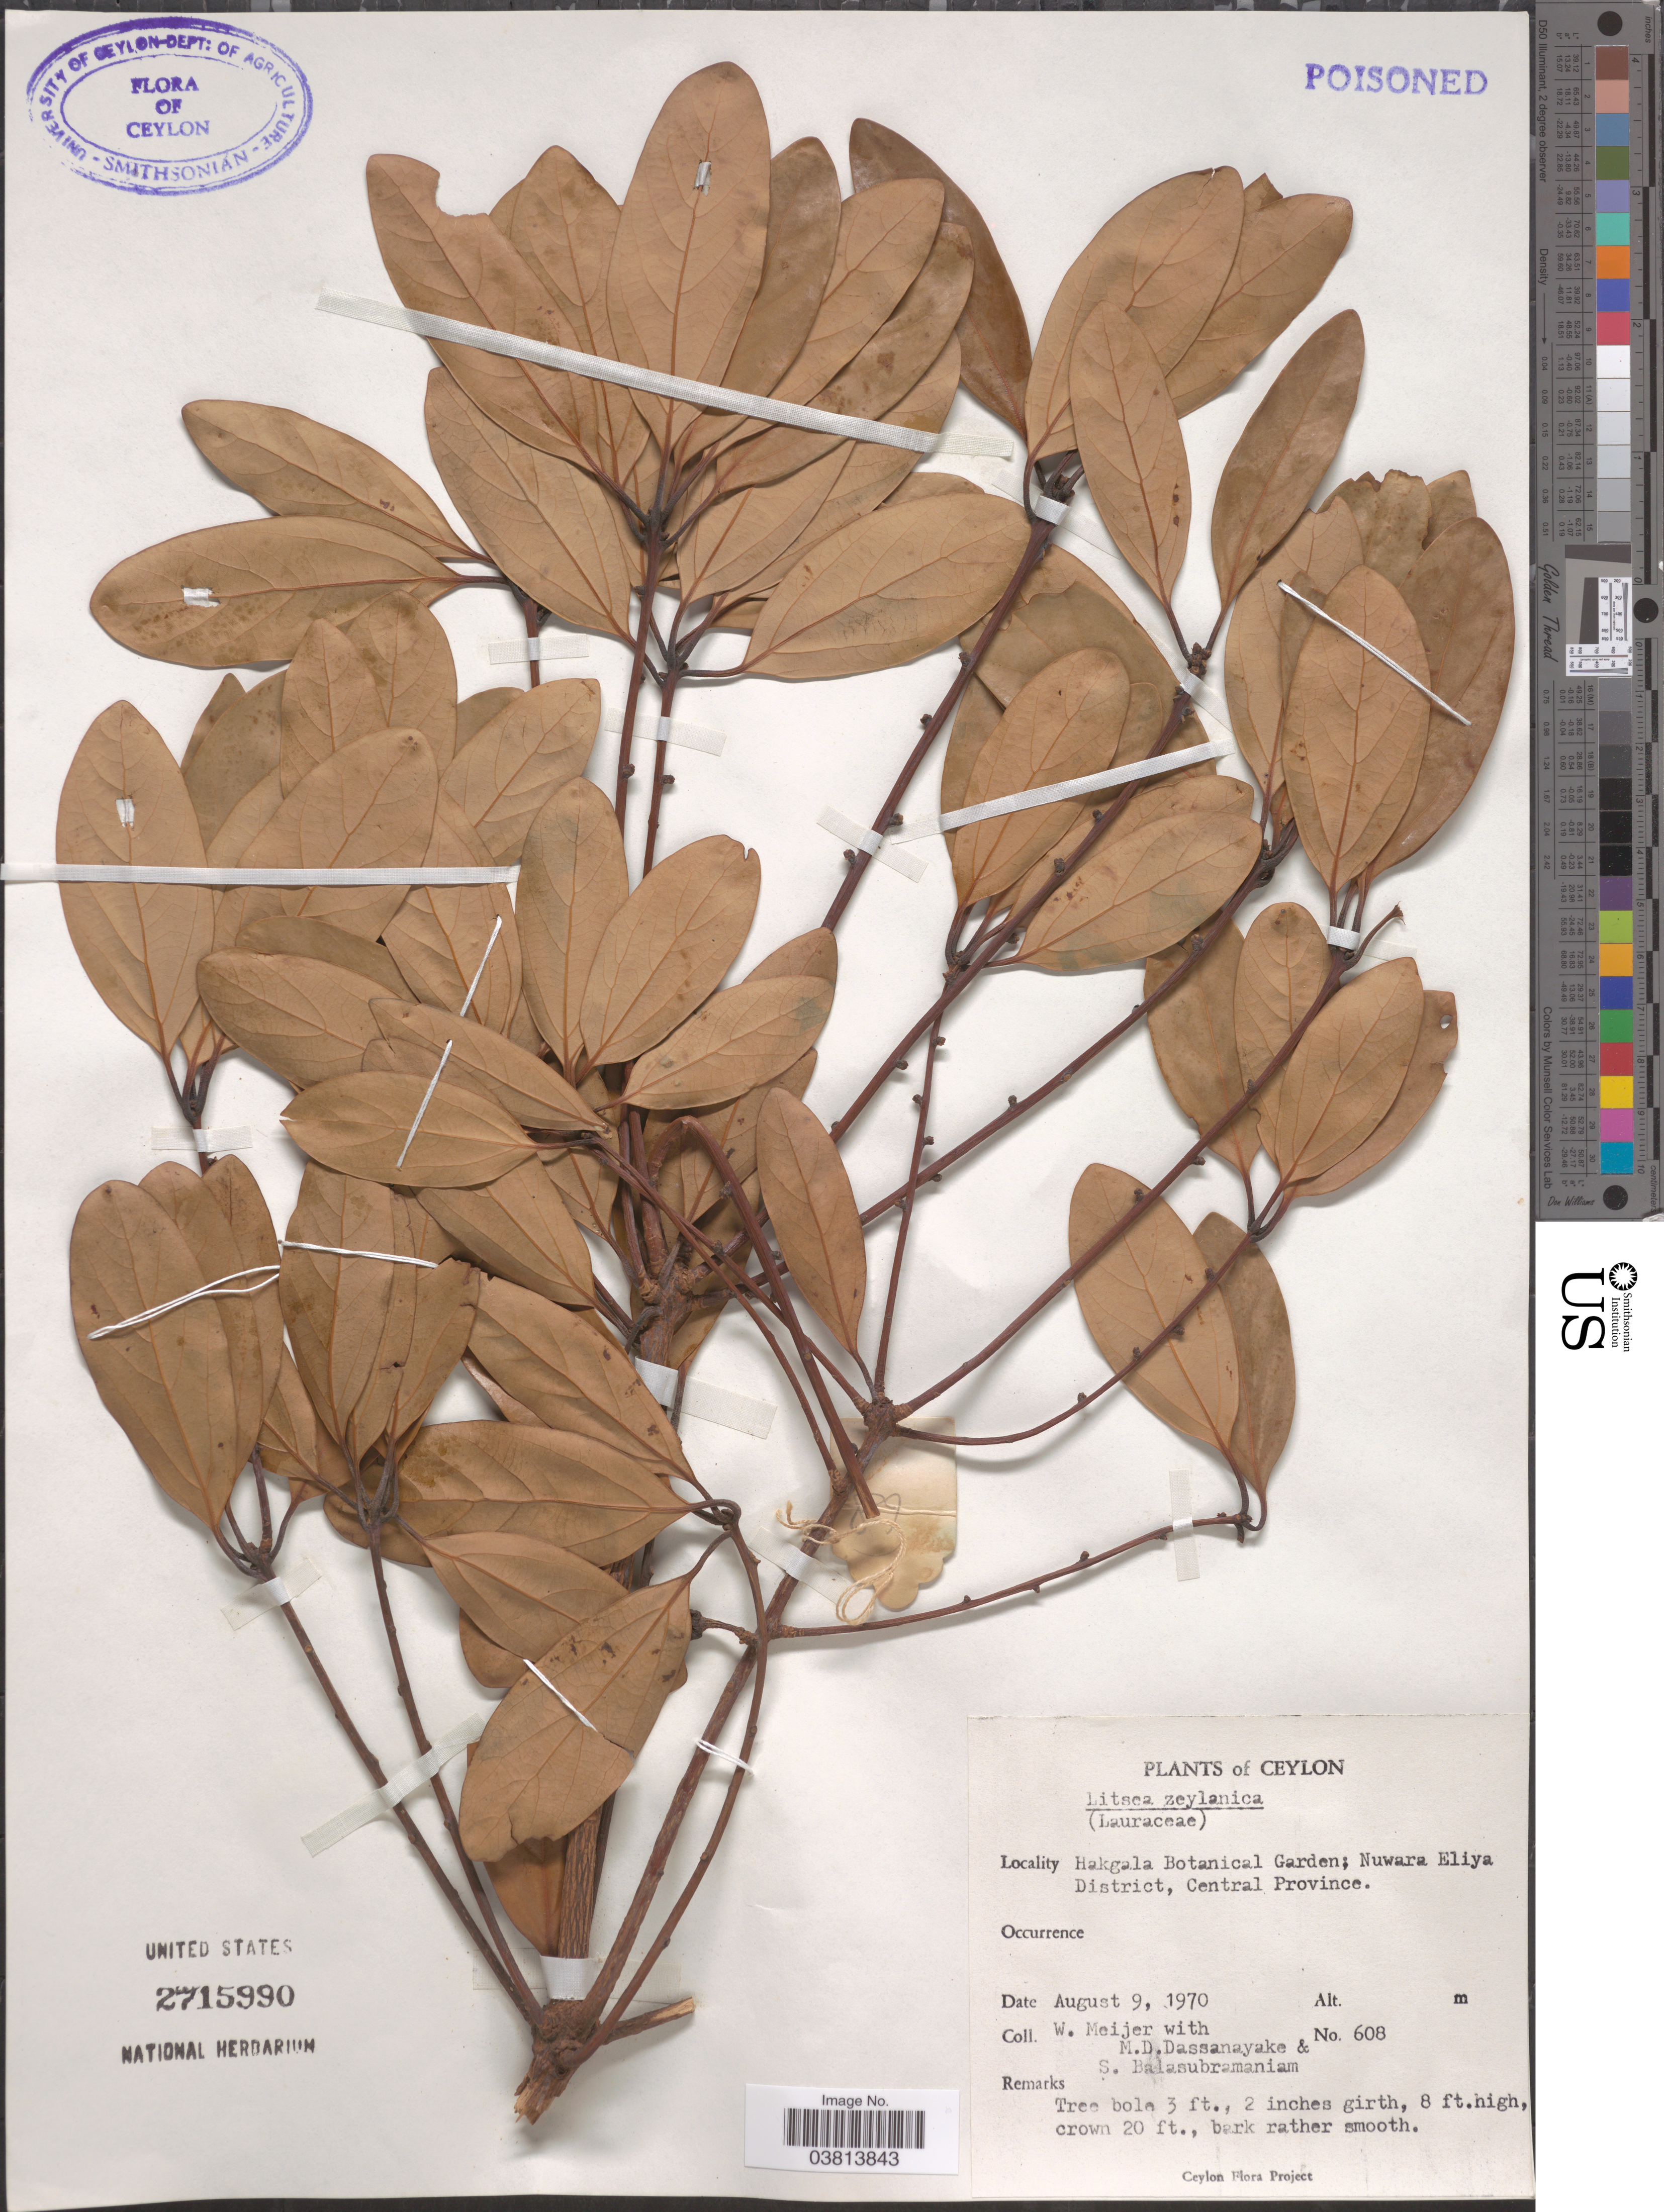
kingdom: Plantae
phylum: Tracheophyta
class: Magnoliopsida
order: Laurales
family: Lauraceae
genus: Litsea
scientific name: Litsea zeylanica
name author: Nees & T. Nees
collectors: W. Meijer, M. D. Dassanayake & S. Balasubramaniam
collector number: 608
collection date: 1970-08-09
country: Sri Lanka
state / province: Central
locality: Ceylon. Hakgala Botanical Garden; Nuwara Eliya District.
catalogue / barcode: US 2715990